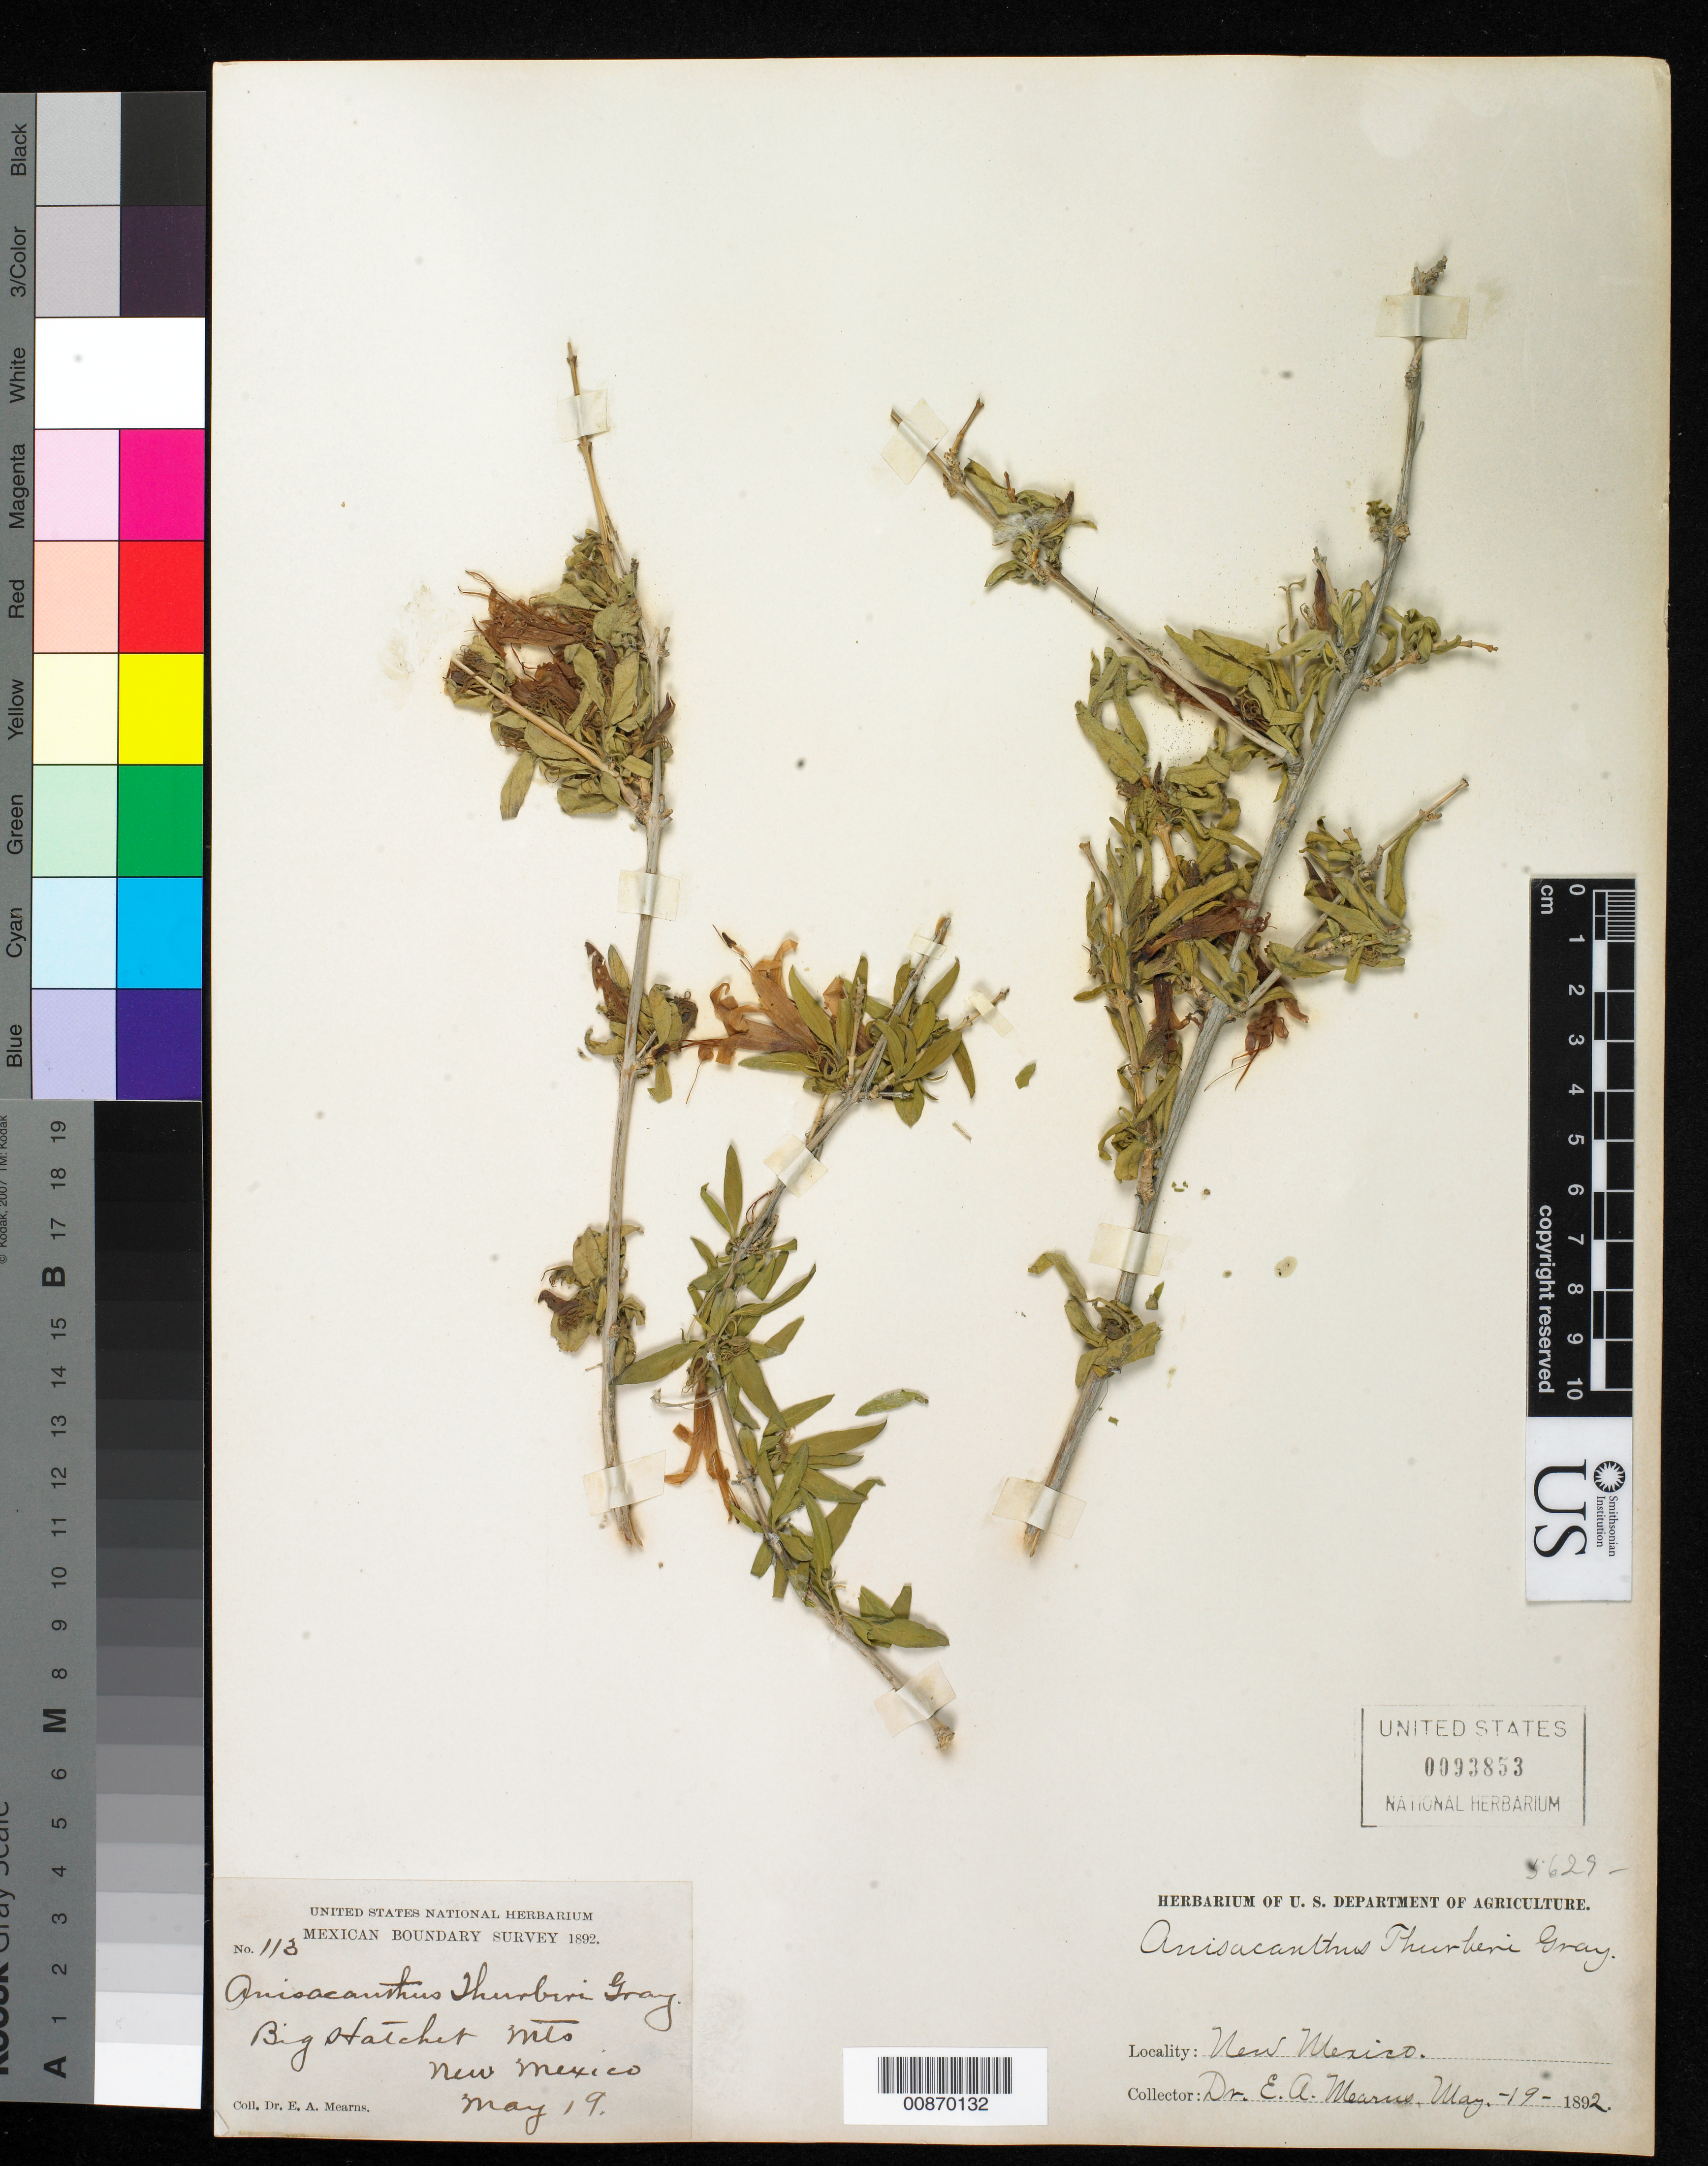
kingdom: Plantae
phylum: Tracheophyta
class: Magnoliopsida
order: Lamiales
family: Acanthaceae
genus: Anisacanthus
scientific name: Anisacanthus thurberi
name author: (Torr.) A. Gray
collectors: E. A. Mearns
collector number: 113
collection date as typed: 19 May 1892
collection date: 1892-05-19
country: United States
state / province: New Mexico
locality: Big Hatchet Mts., New Mexico.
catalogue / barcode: US 93853